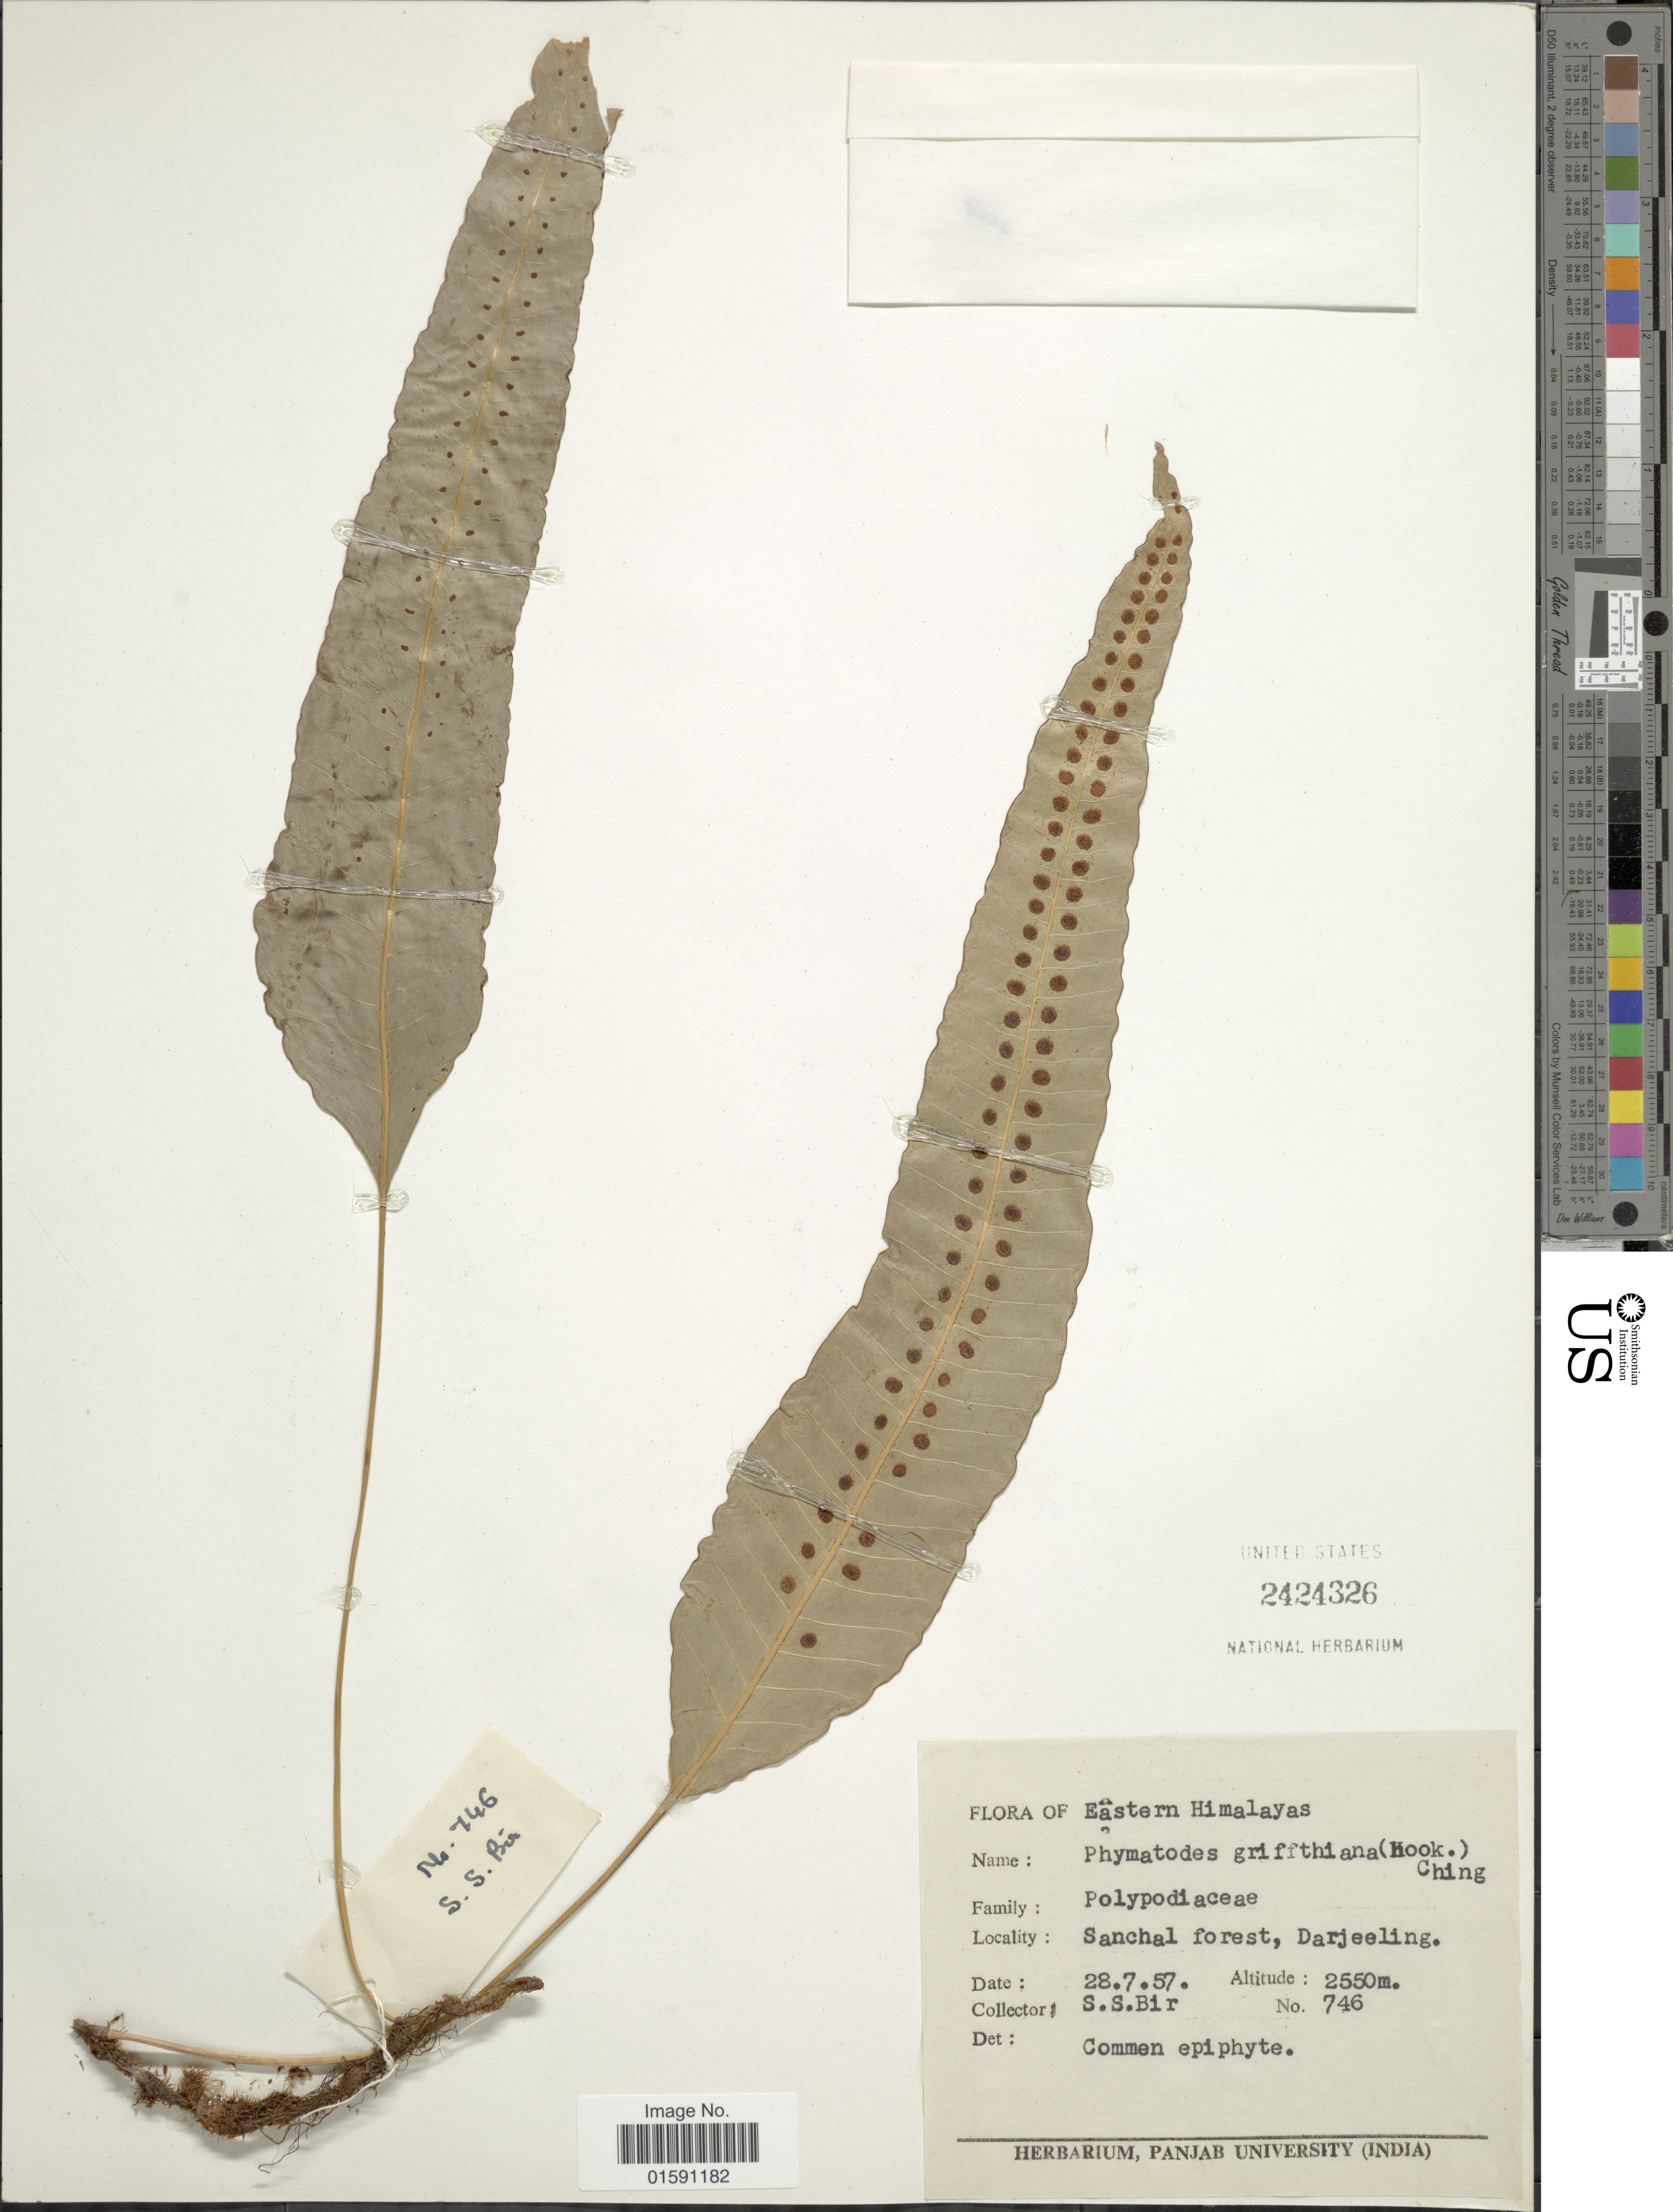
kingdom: Plantae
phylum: Tracheophyta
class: Polypodiopsida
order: Polypodiales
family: Polypodiaceae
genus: Selliguea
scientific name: Selliguea griffithiana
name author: (Hook.) Fraser-Jenk.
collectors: S. S. Bir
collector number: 746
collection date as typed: Transcribed d/m/y: 28/7/57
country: India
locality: Eastern Himalayas. Sanchal forest. Darjeeling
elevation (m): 2550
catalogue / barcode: US 2424326